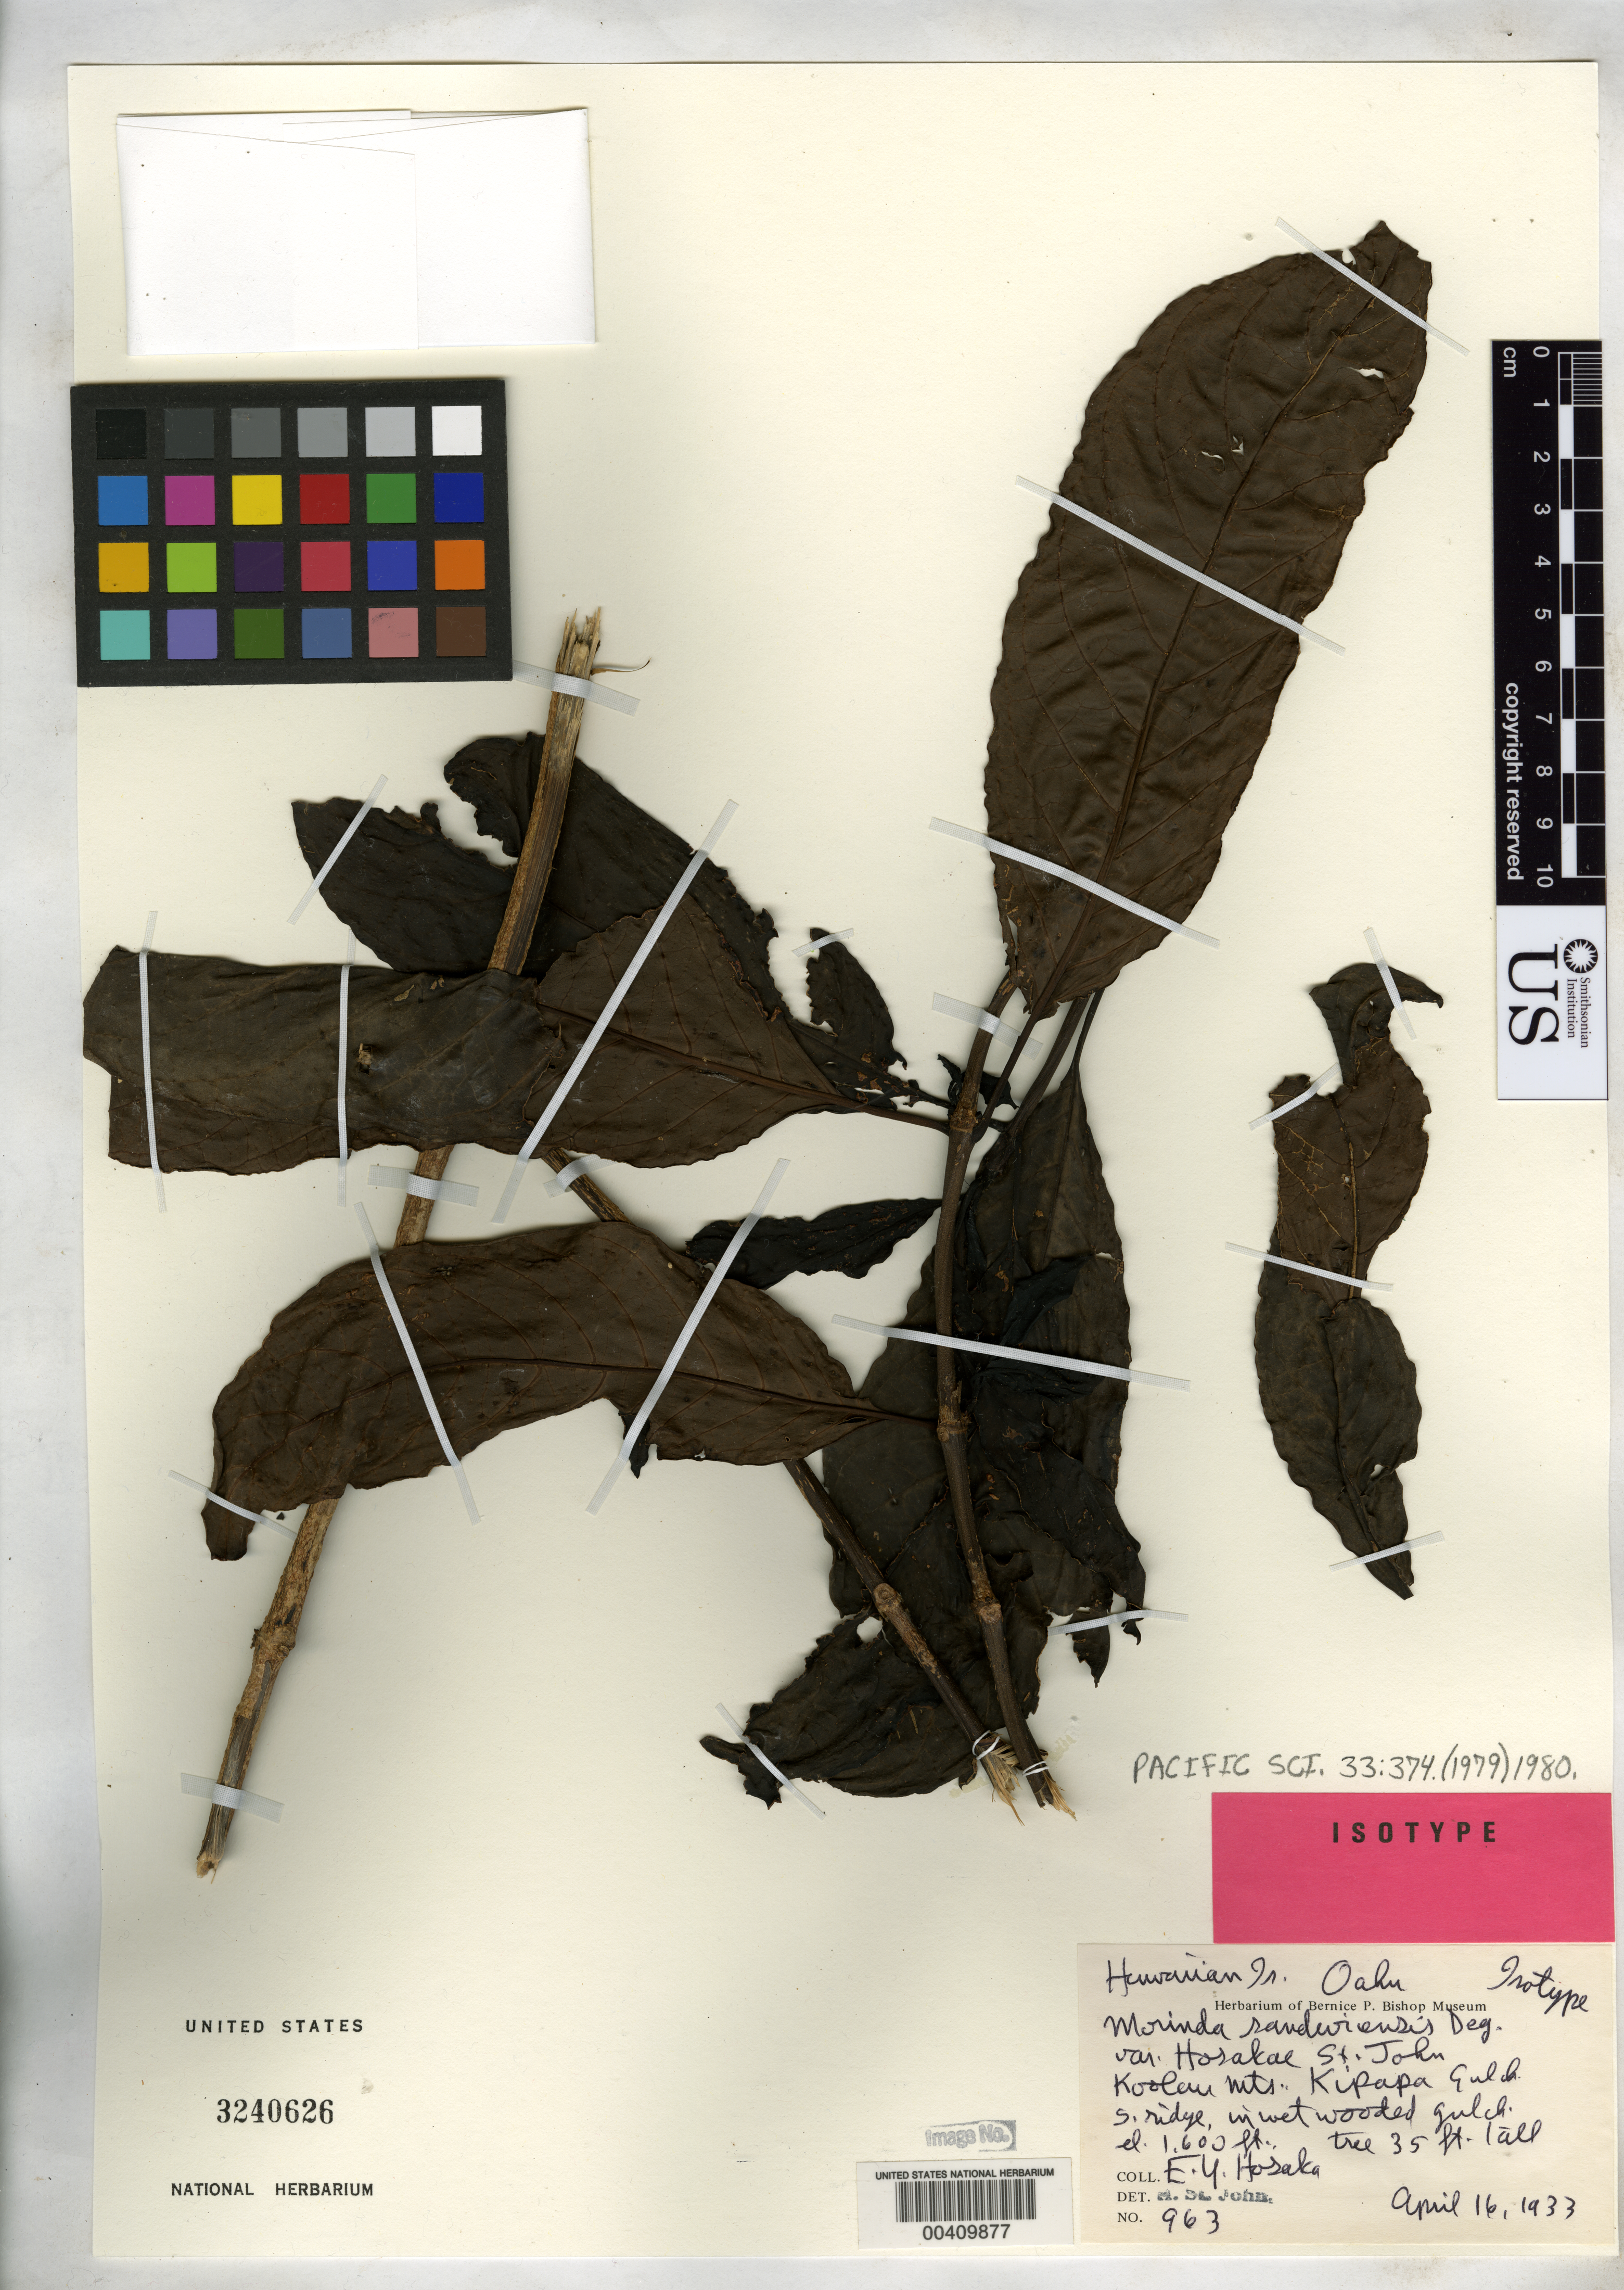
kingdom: Plantae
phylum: Tracheophyta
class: Magnoliopsida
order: Gentianales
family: Rubiaceae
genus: Morinda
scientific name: Morinda sandwicensis var. hosakae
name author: H. St. John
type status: Isotype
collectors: E. Y. Hosaka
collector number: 963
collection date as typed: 16 Apr 1933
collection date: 1933-04-16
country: United States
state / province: Hawaii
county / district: Honolulu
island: Oahu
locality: Koolau Mountains, Kipapa Gulch.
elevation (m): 488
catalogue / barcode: US 3240626